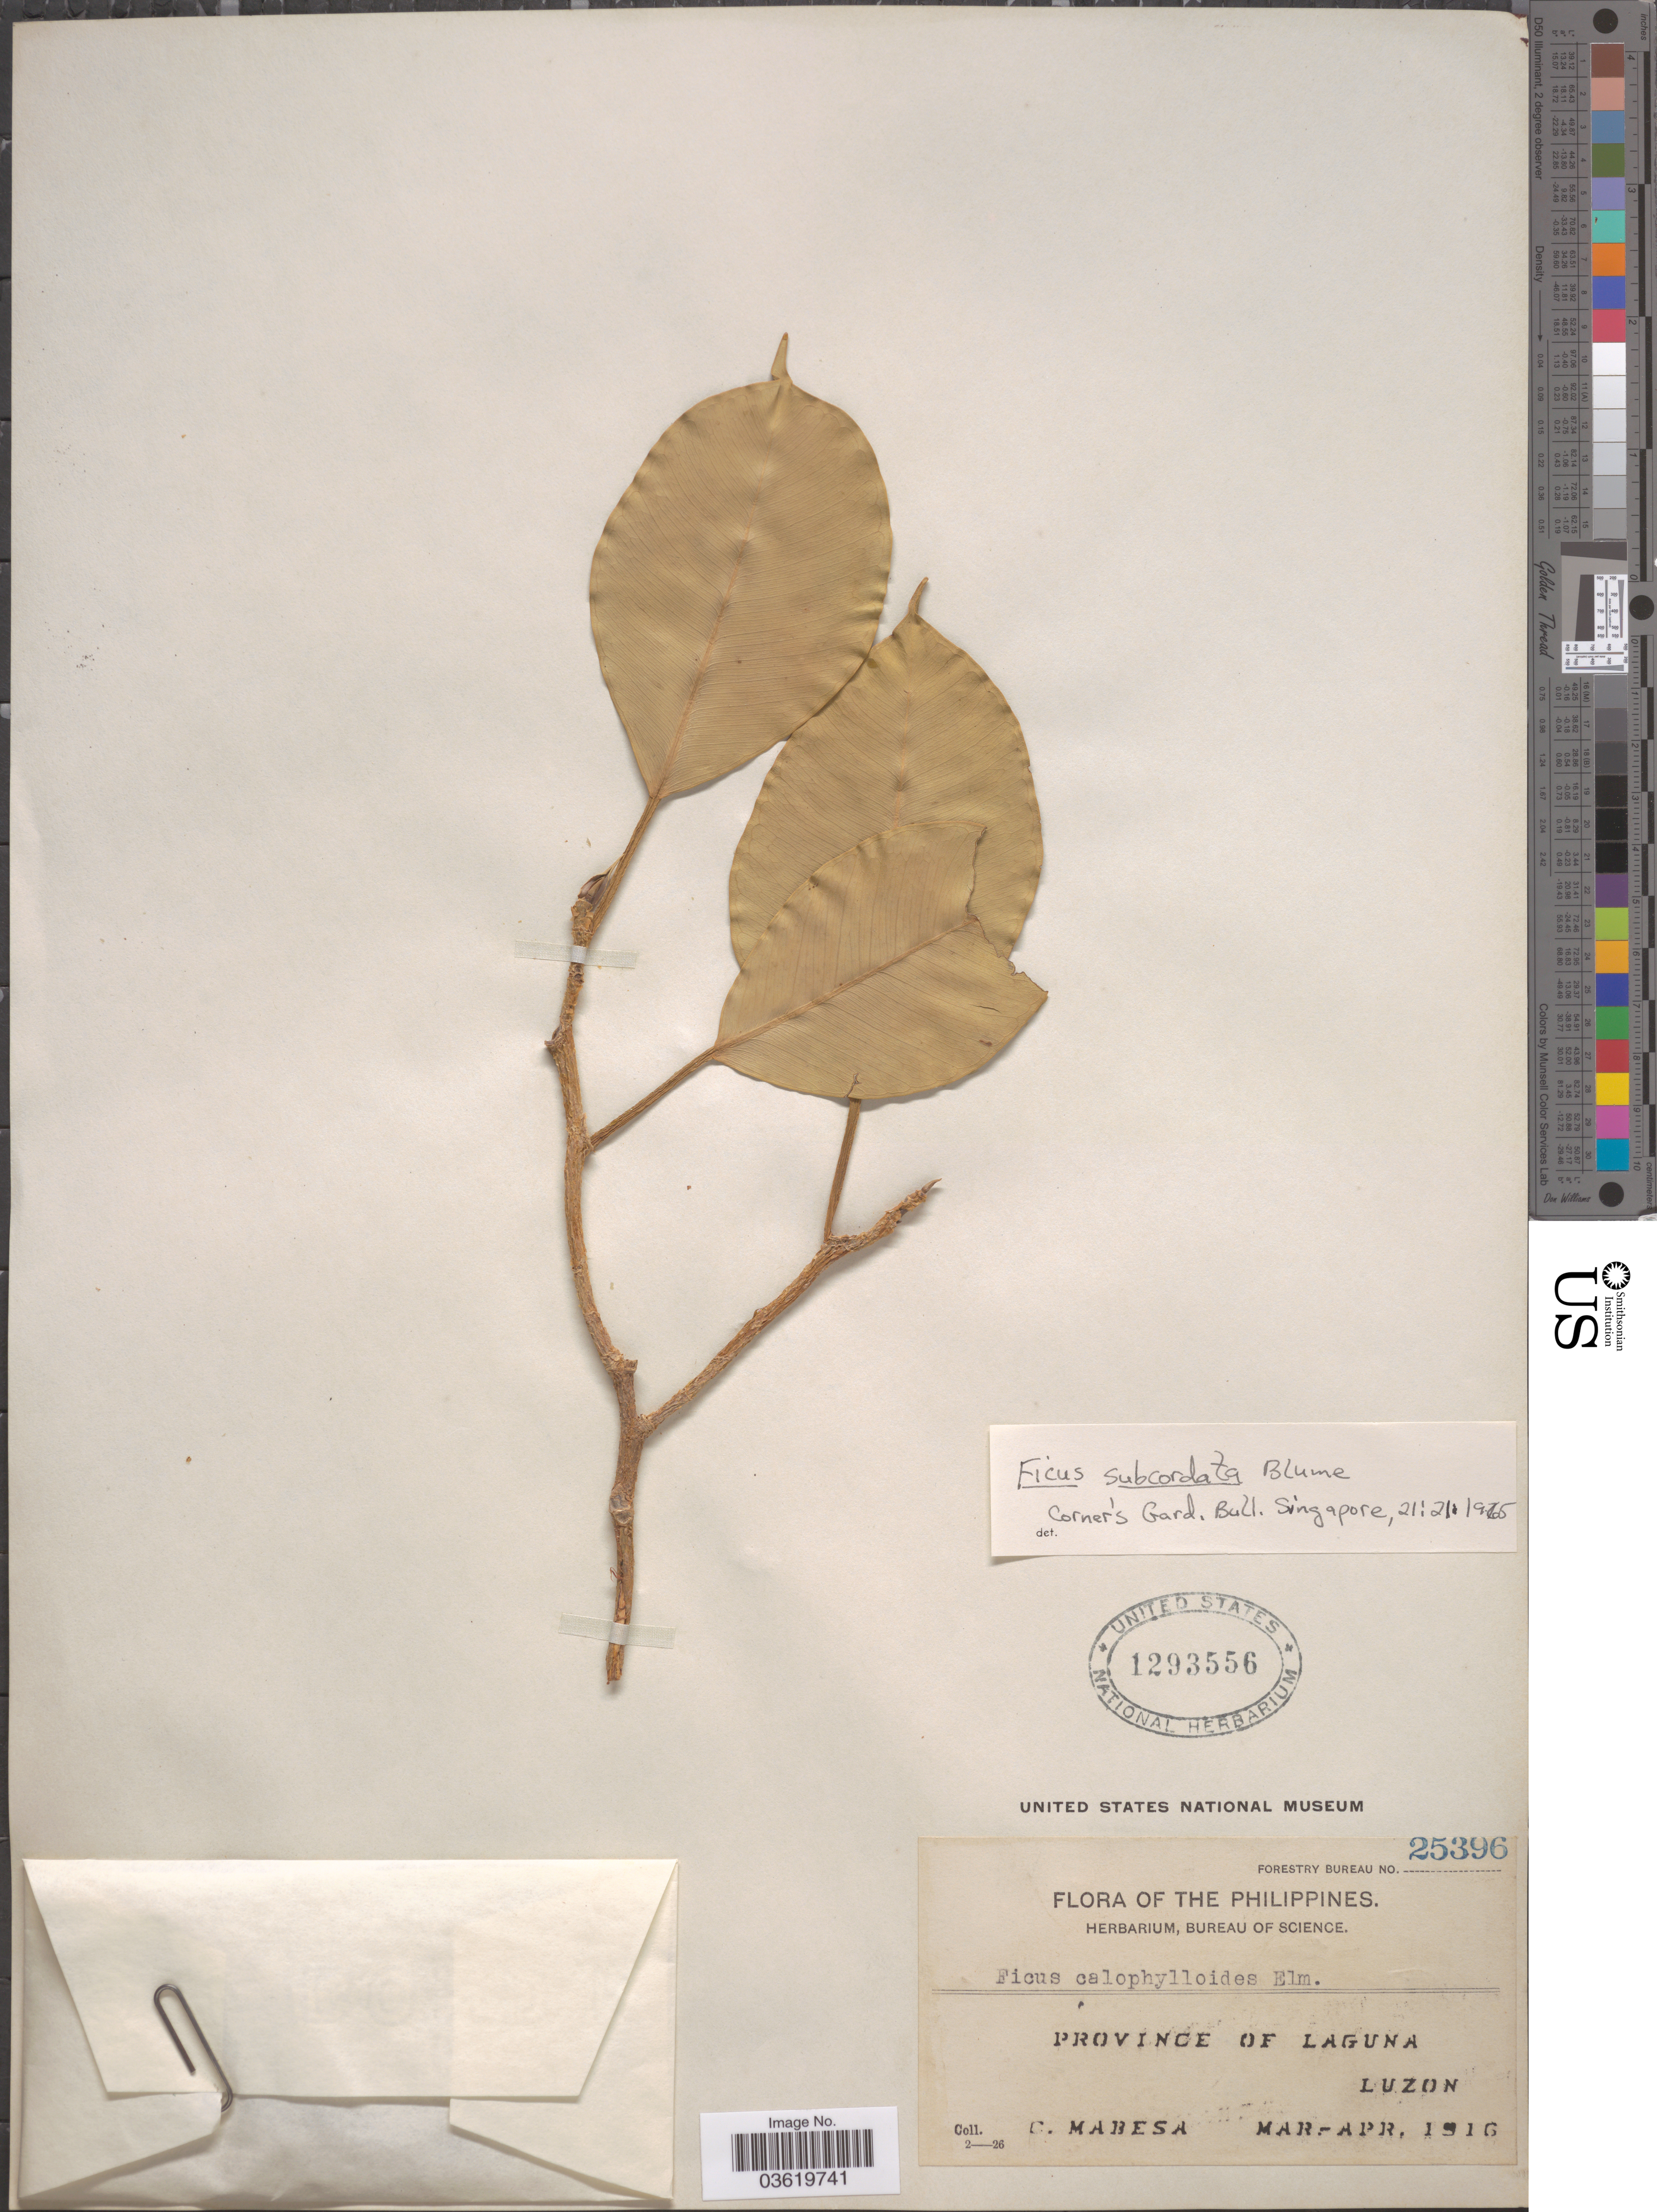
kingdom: Plantae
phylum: Tracheophyta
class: Magnoliopsida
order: Rosales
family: Moraceae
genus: Ficus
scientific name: Ficus subcordata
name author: Blume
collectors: C. Mabesa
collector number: Forestry Bureau 25396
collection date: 1916-03/1916-04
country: Philippines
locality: Province of Laguna, Luzon.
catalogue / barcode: US 1293556